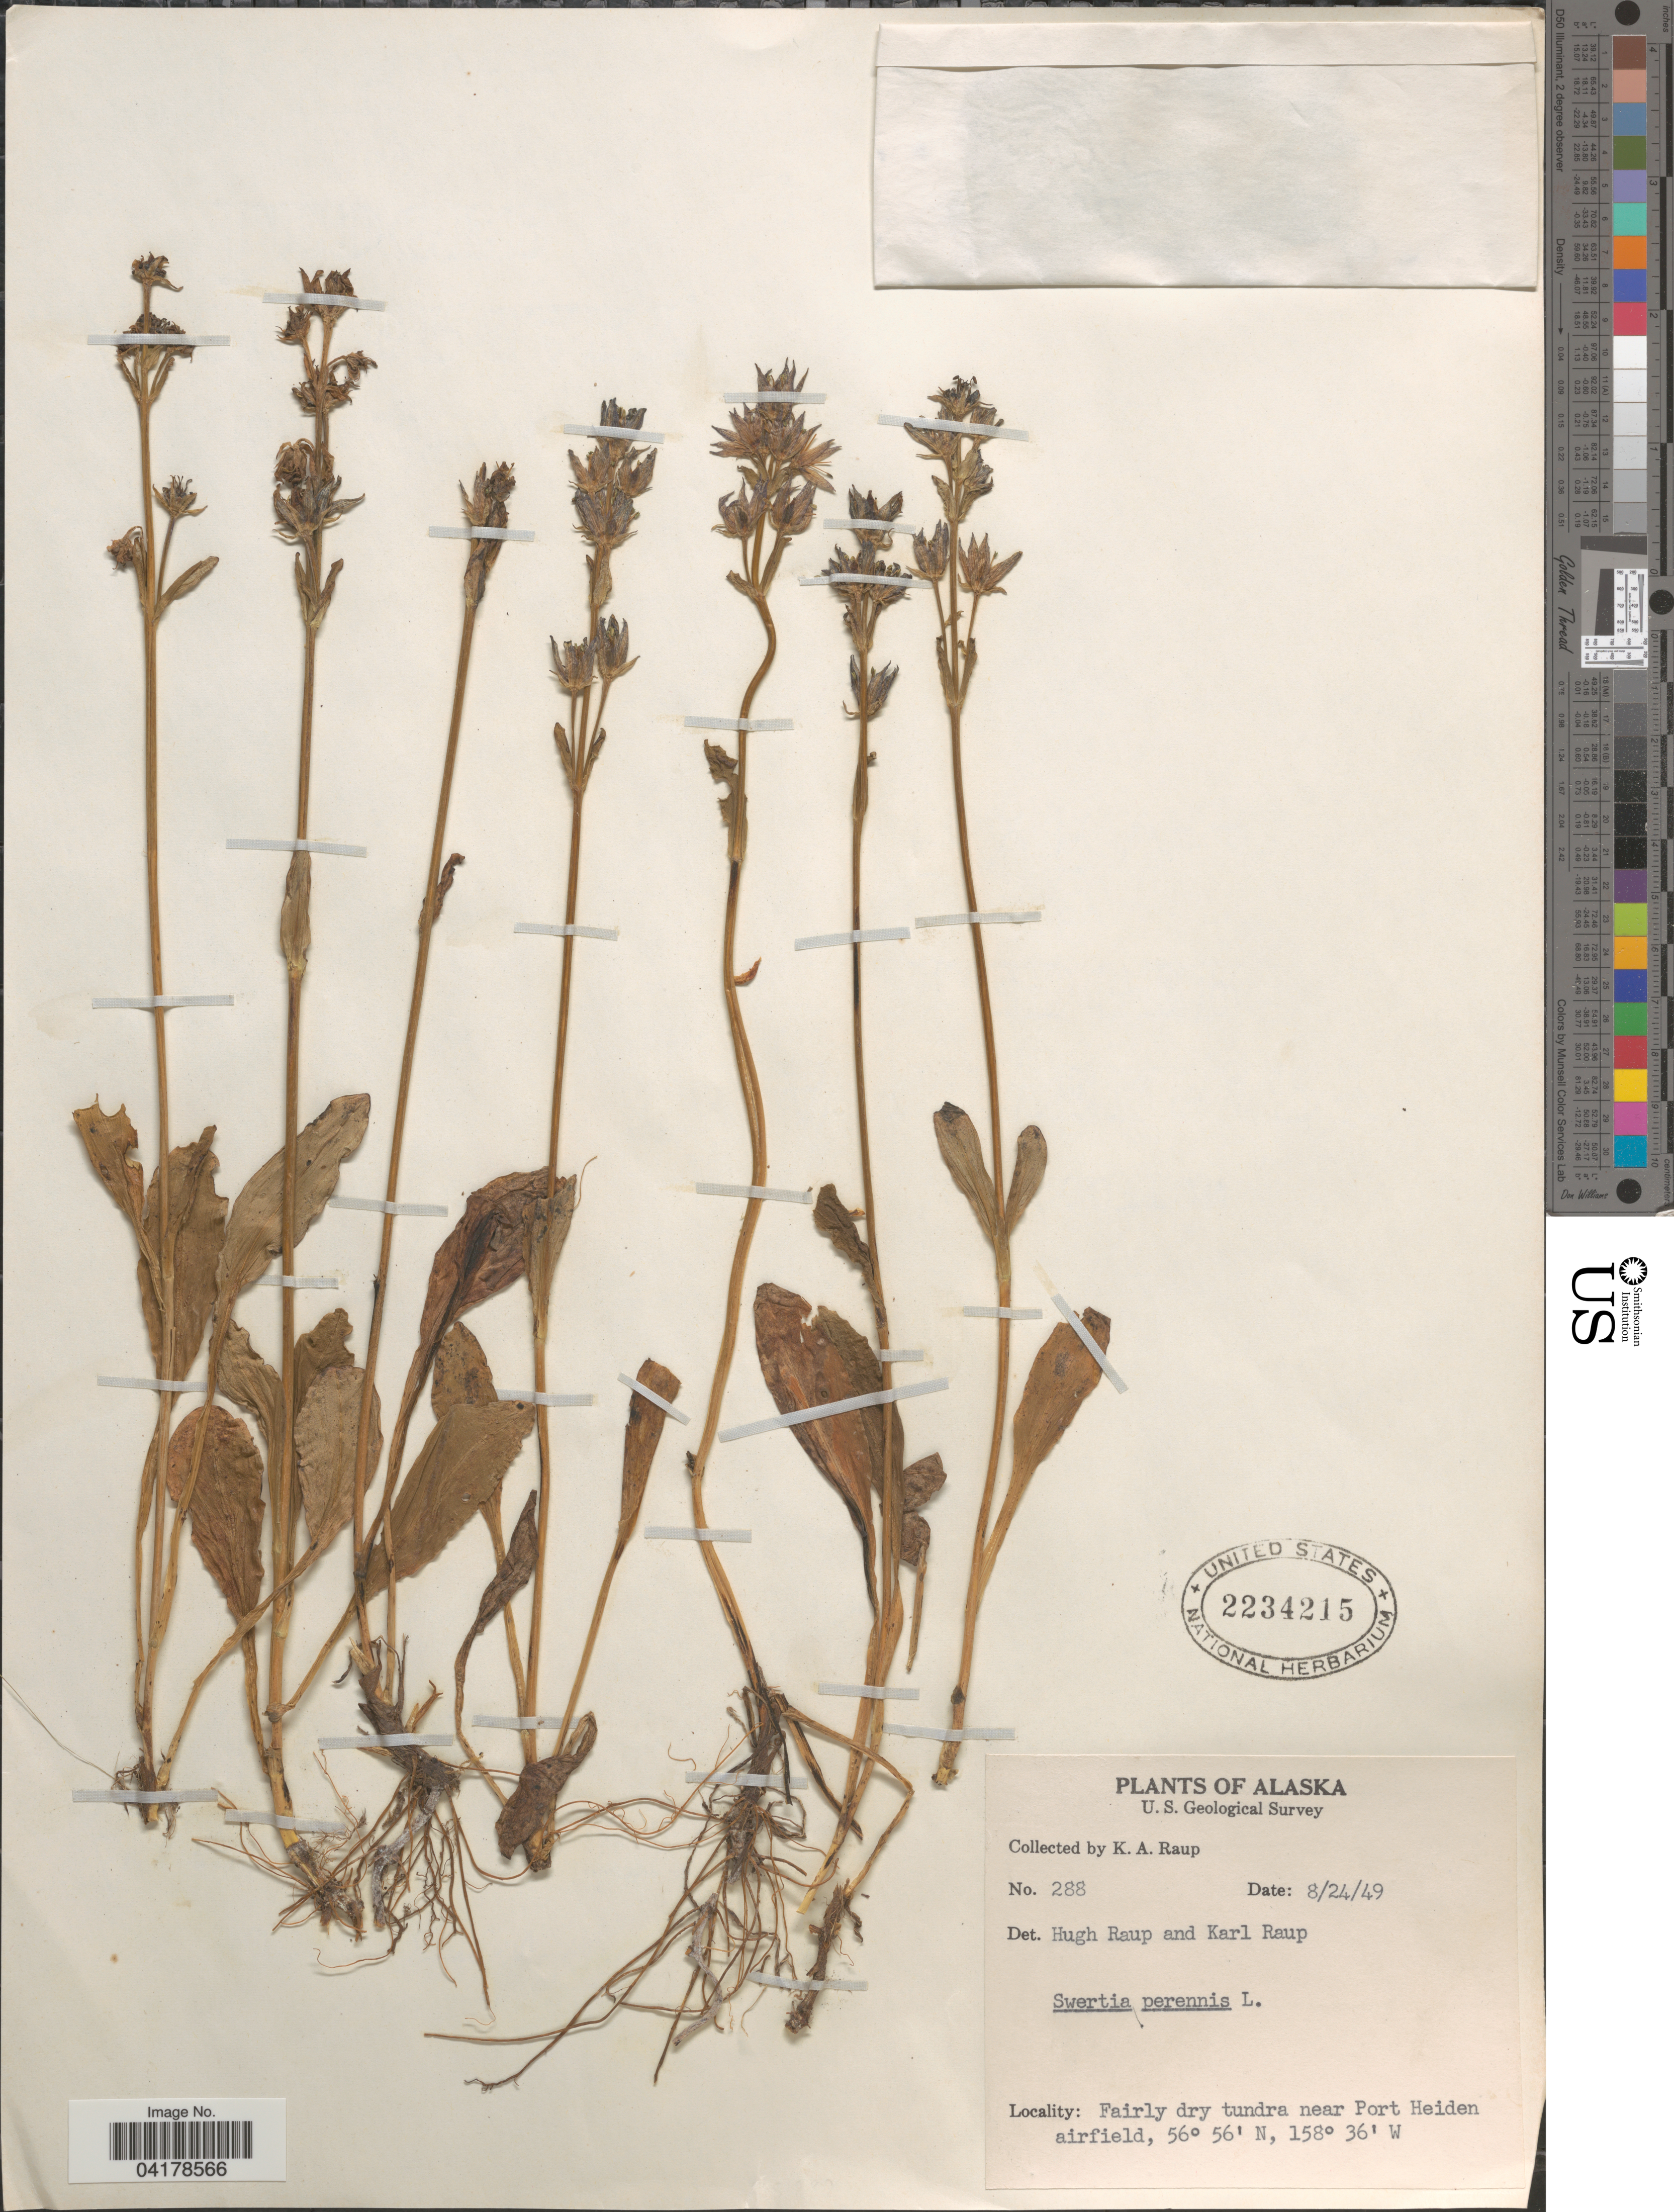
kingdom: Plantae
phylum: Tracheophyta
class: Magnoliopsida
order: Gentianales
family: Gentianaceae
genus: Swertia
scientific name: Swertia perennis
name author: L.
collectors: K. Raup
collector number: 288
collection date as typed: Transcribed d/m/y: 24/8/49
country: United States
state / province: Alaska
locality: U.S. Geological Survey. Fairly dry tundra near Port Heiden airfield.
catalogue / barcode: US 2234215